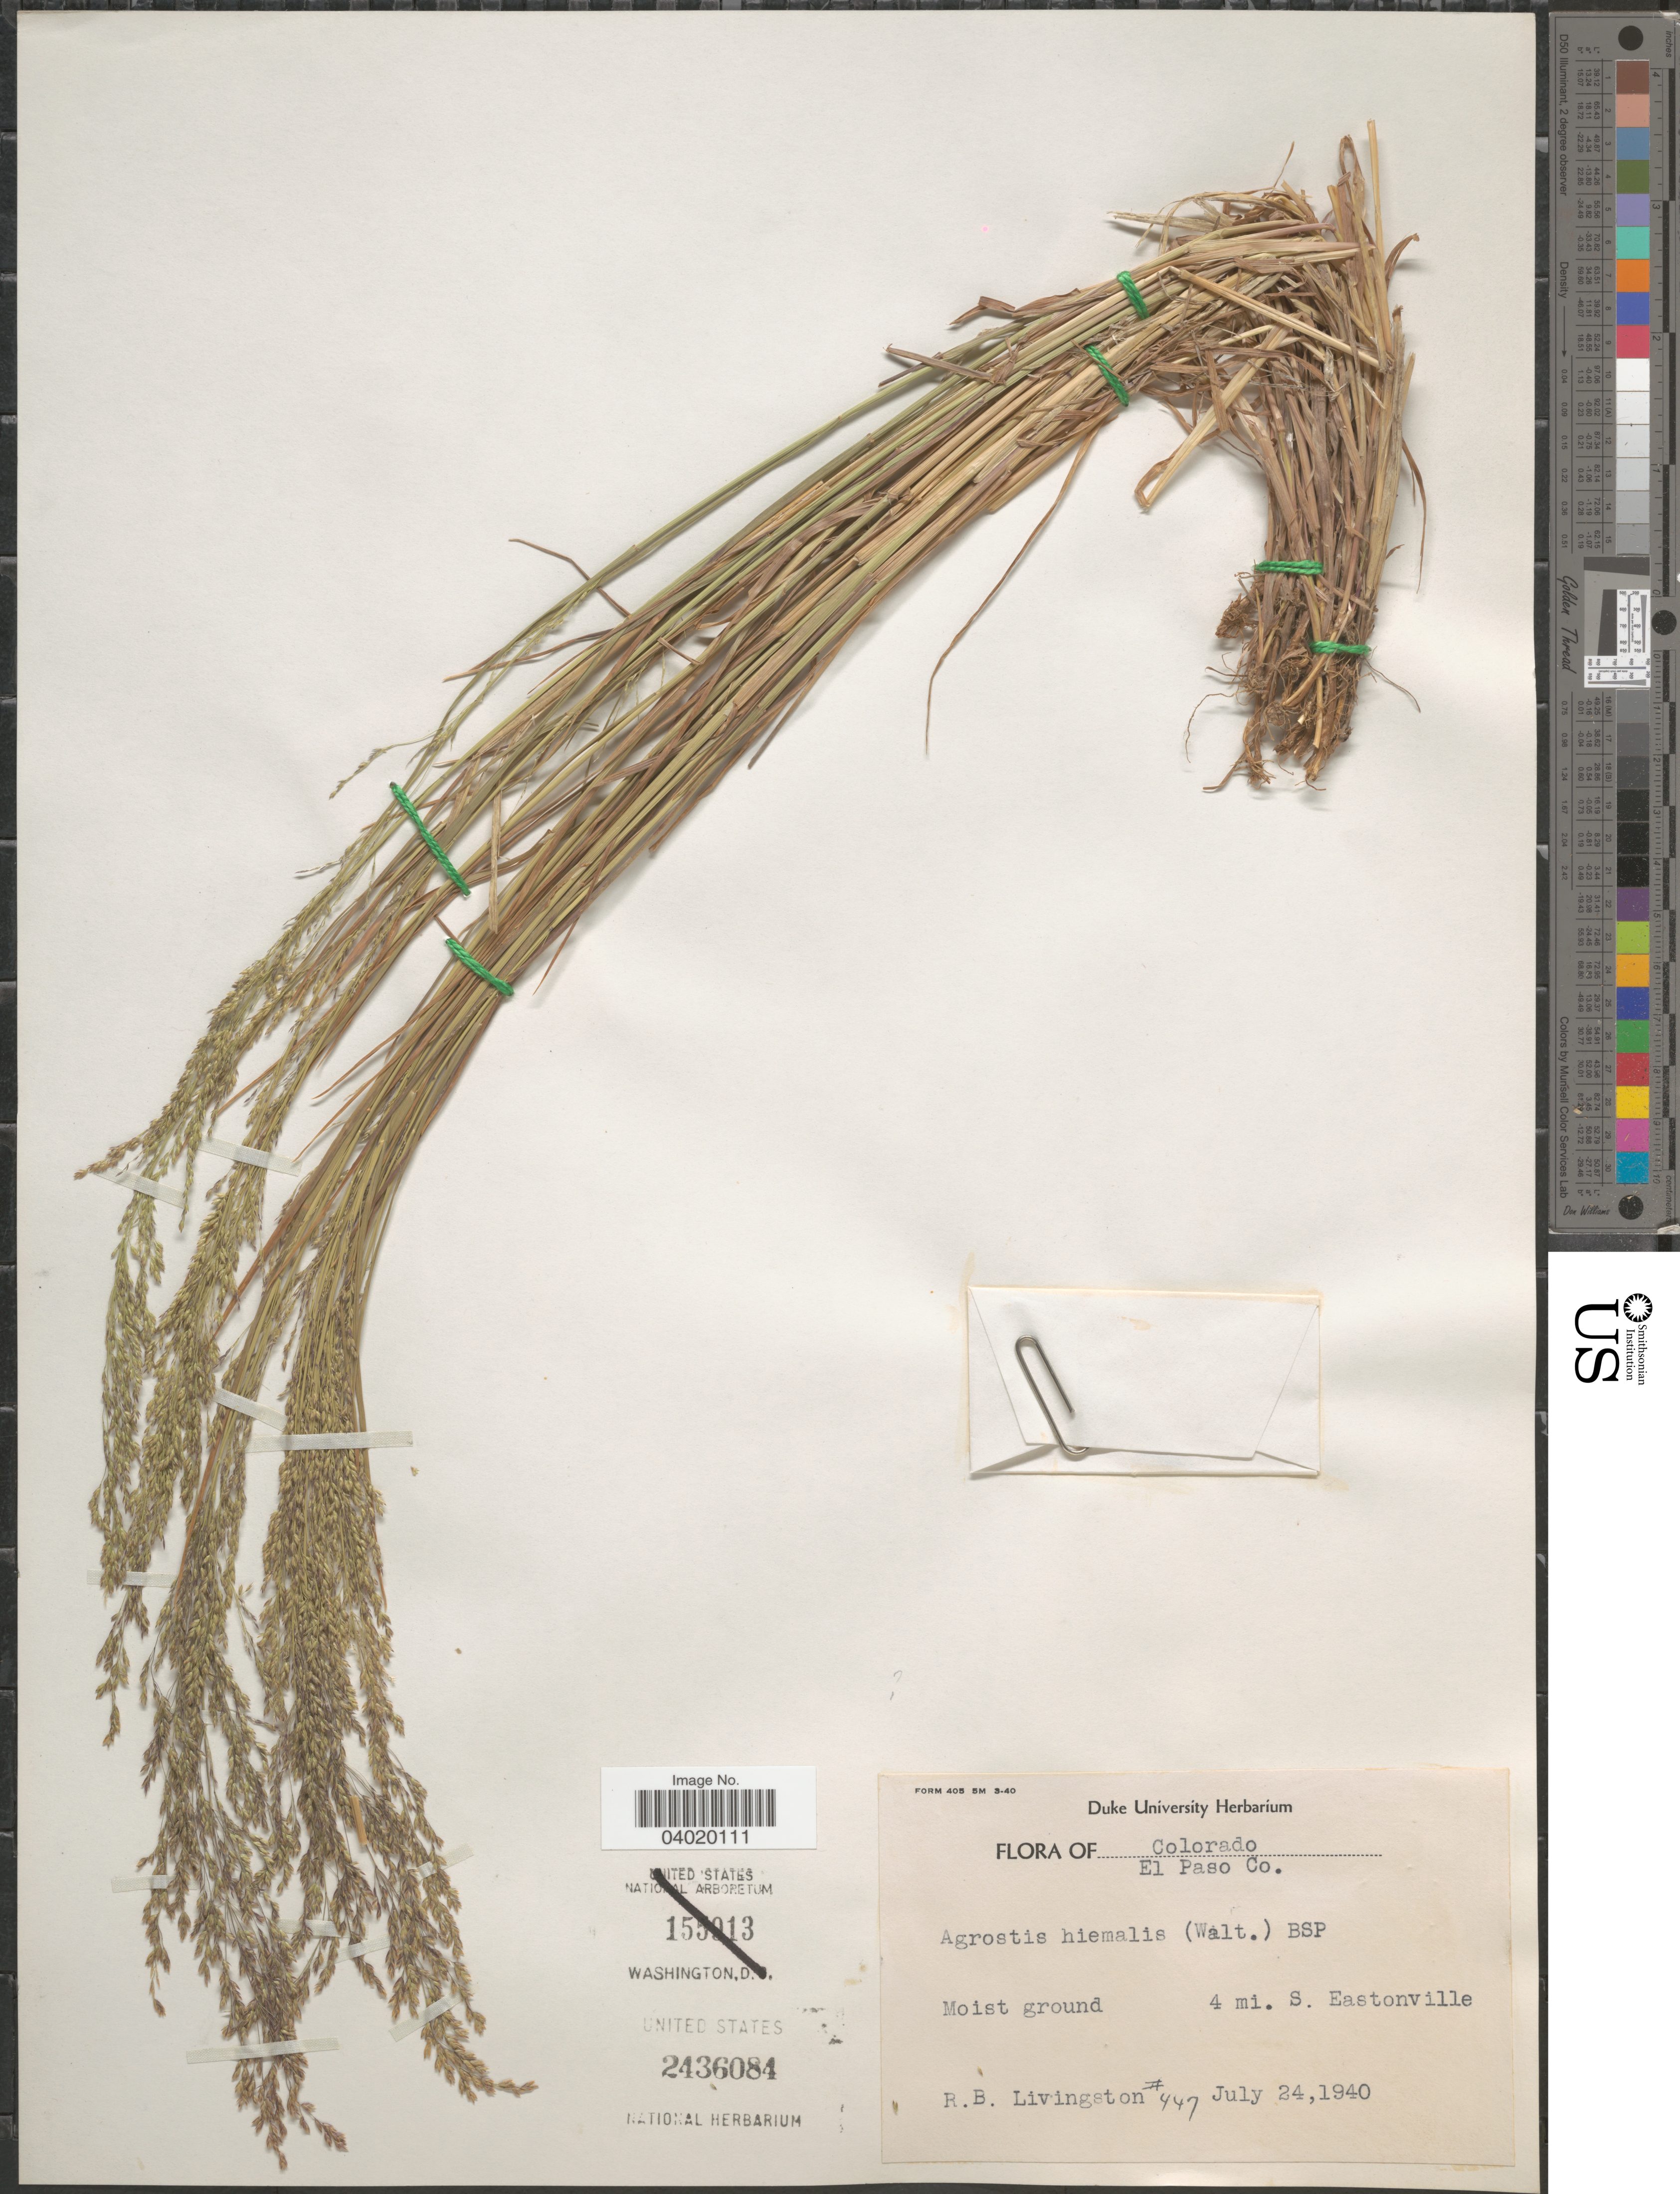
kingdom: Plantae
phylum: Tracheophyta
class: Liliopsida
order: Poales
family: Poaceae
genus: Agrostis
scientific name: Agrostis hyemalis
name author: (Walter) Britton et al.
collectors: R. Livingston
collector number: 447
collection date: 1940-07-24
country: United States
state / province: Colorado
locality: El Paso Co. Moist ground. 4 mi. S. Eastonville.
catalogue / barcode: US 2436084